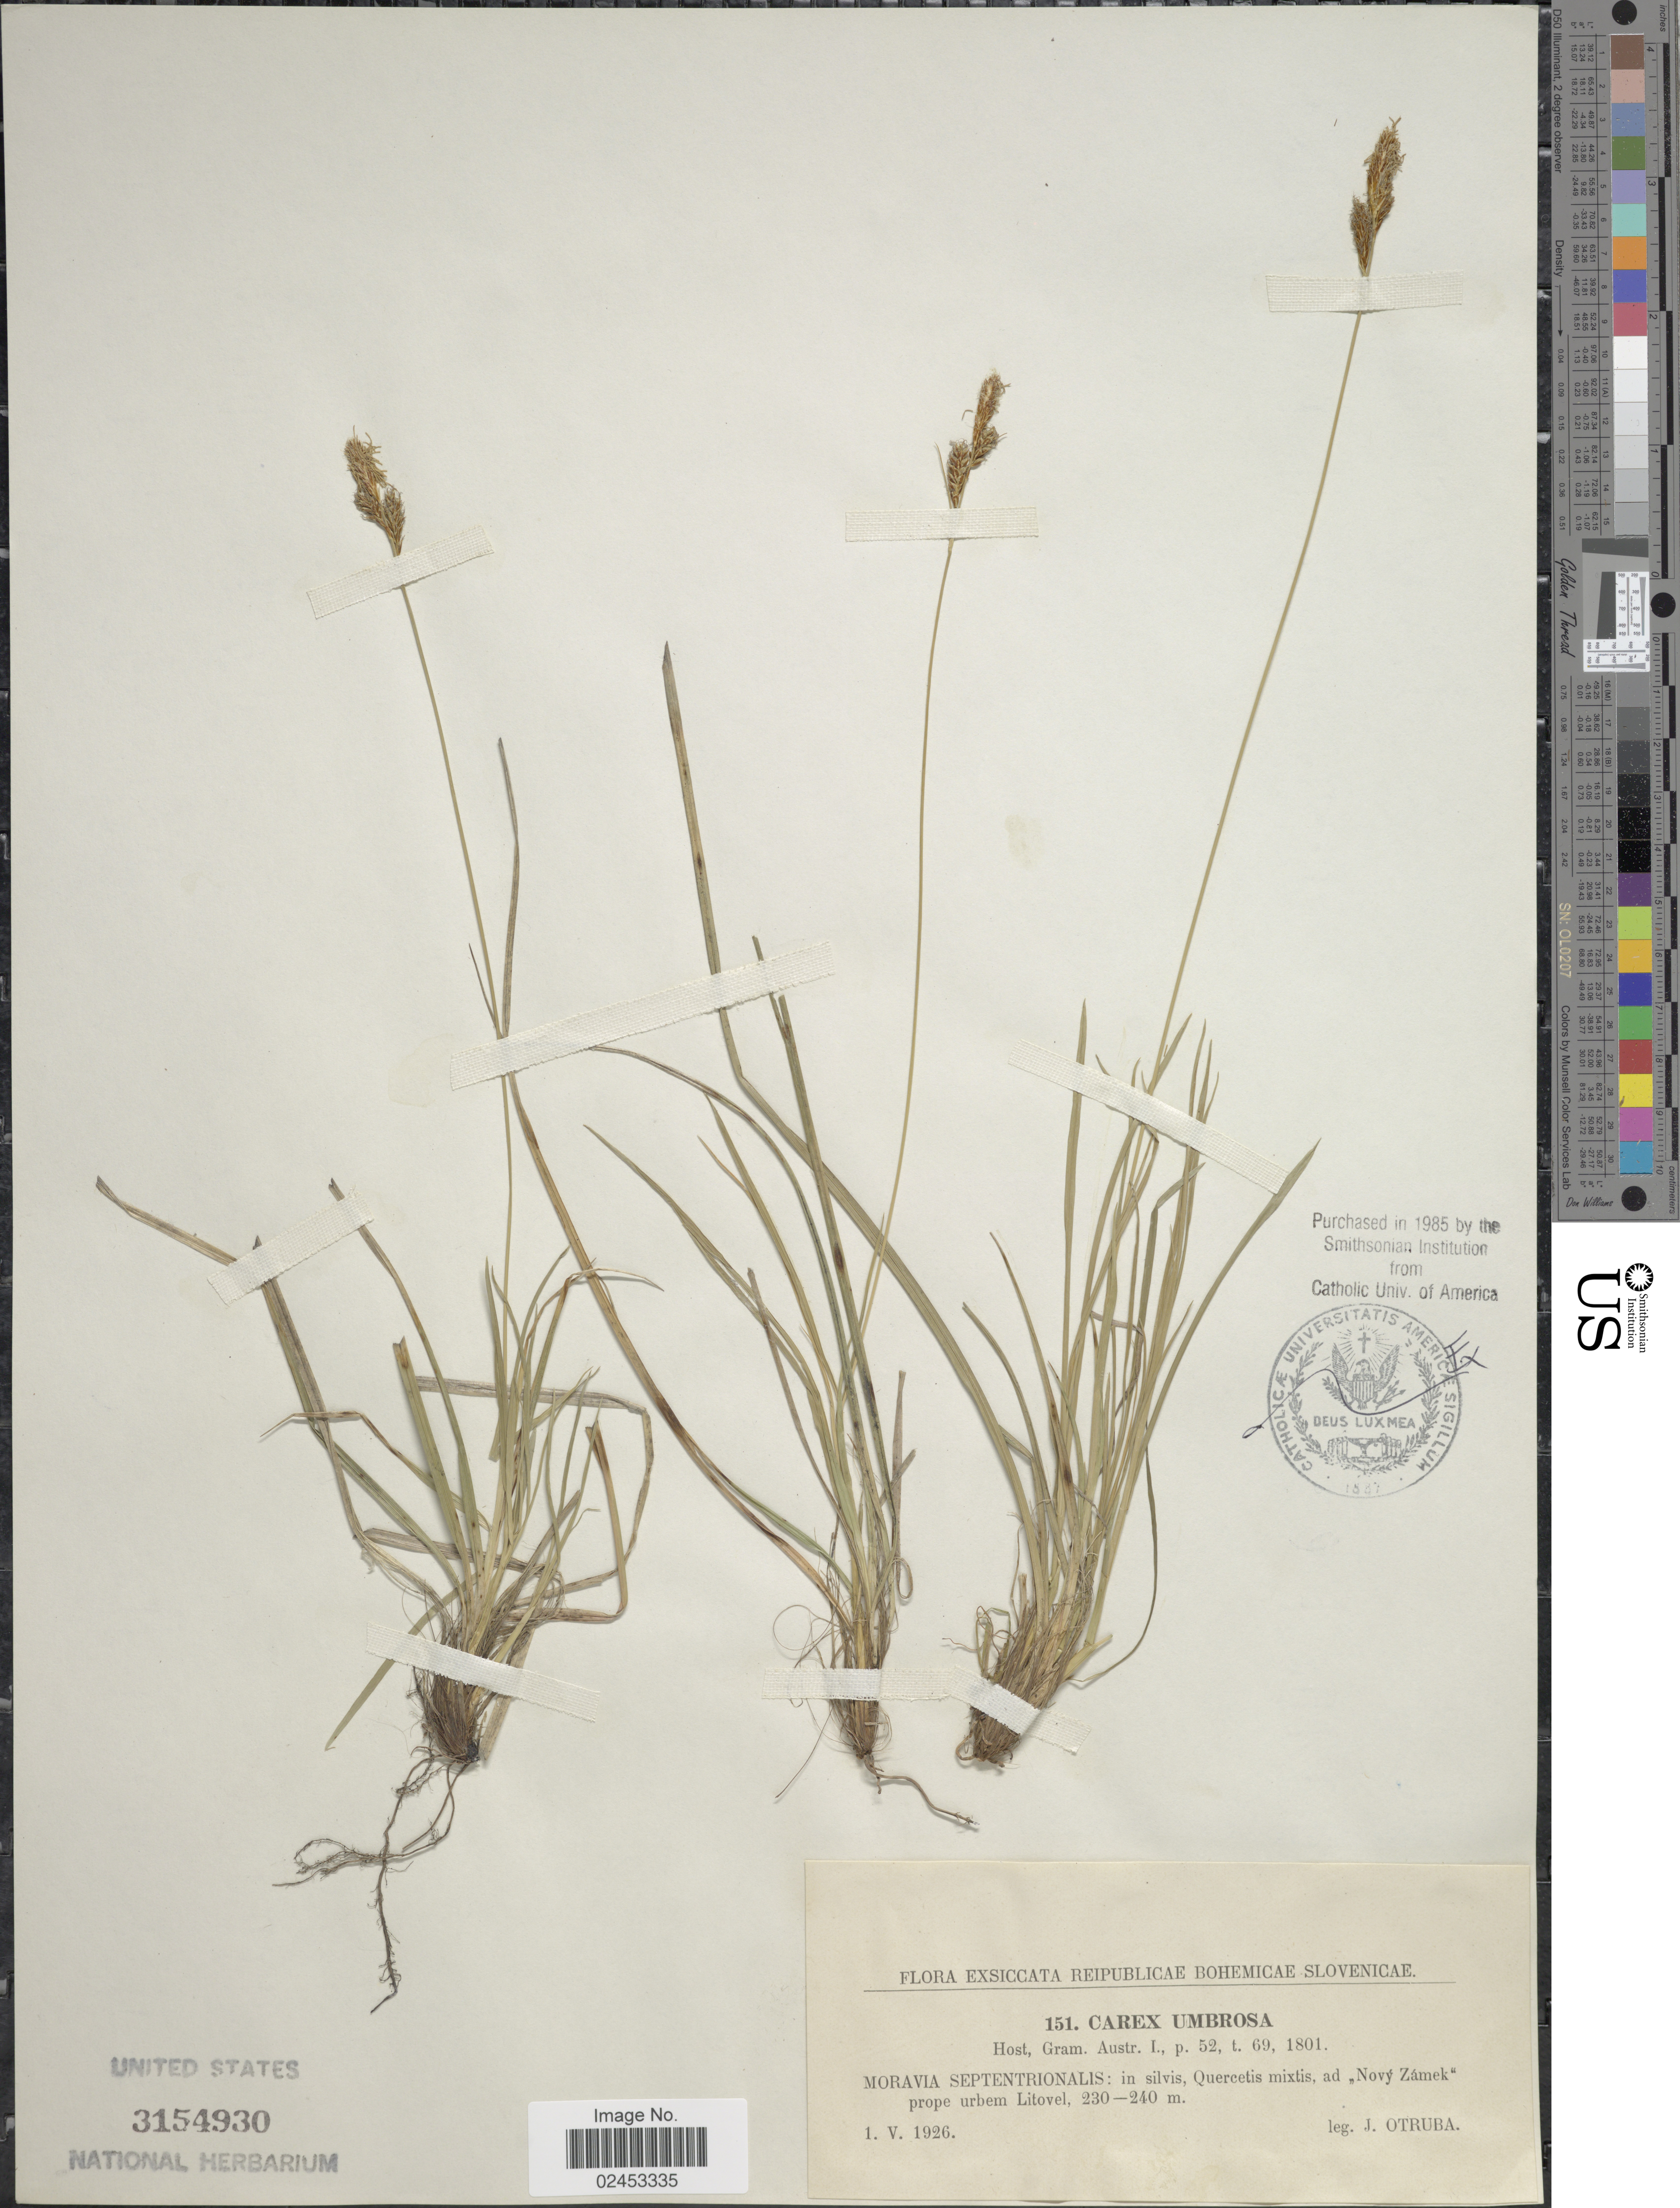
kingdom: Plantae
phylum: Tracheophyta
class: Liliopsida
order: Poales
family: Cyperaceae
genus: Carex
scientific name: Carex umbrosa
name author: Host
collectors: J. Otruba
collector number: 151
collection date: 1926-05-01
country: Czechia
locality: Moravia Septentrionalis: in silvis, Quecetis mixtis, ad ,,Nový Zámek' prope urbem Litovel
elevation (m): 230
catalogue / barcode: US 3154930